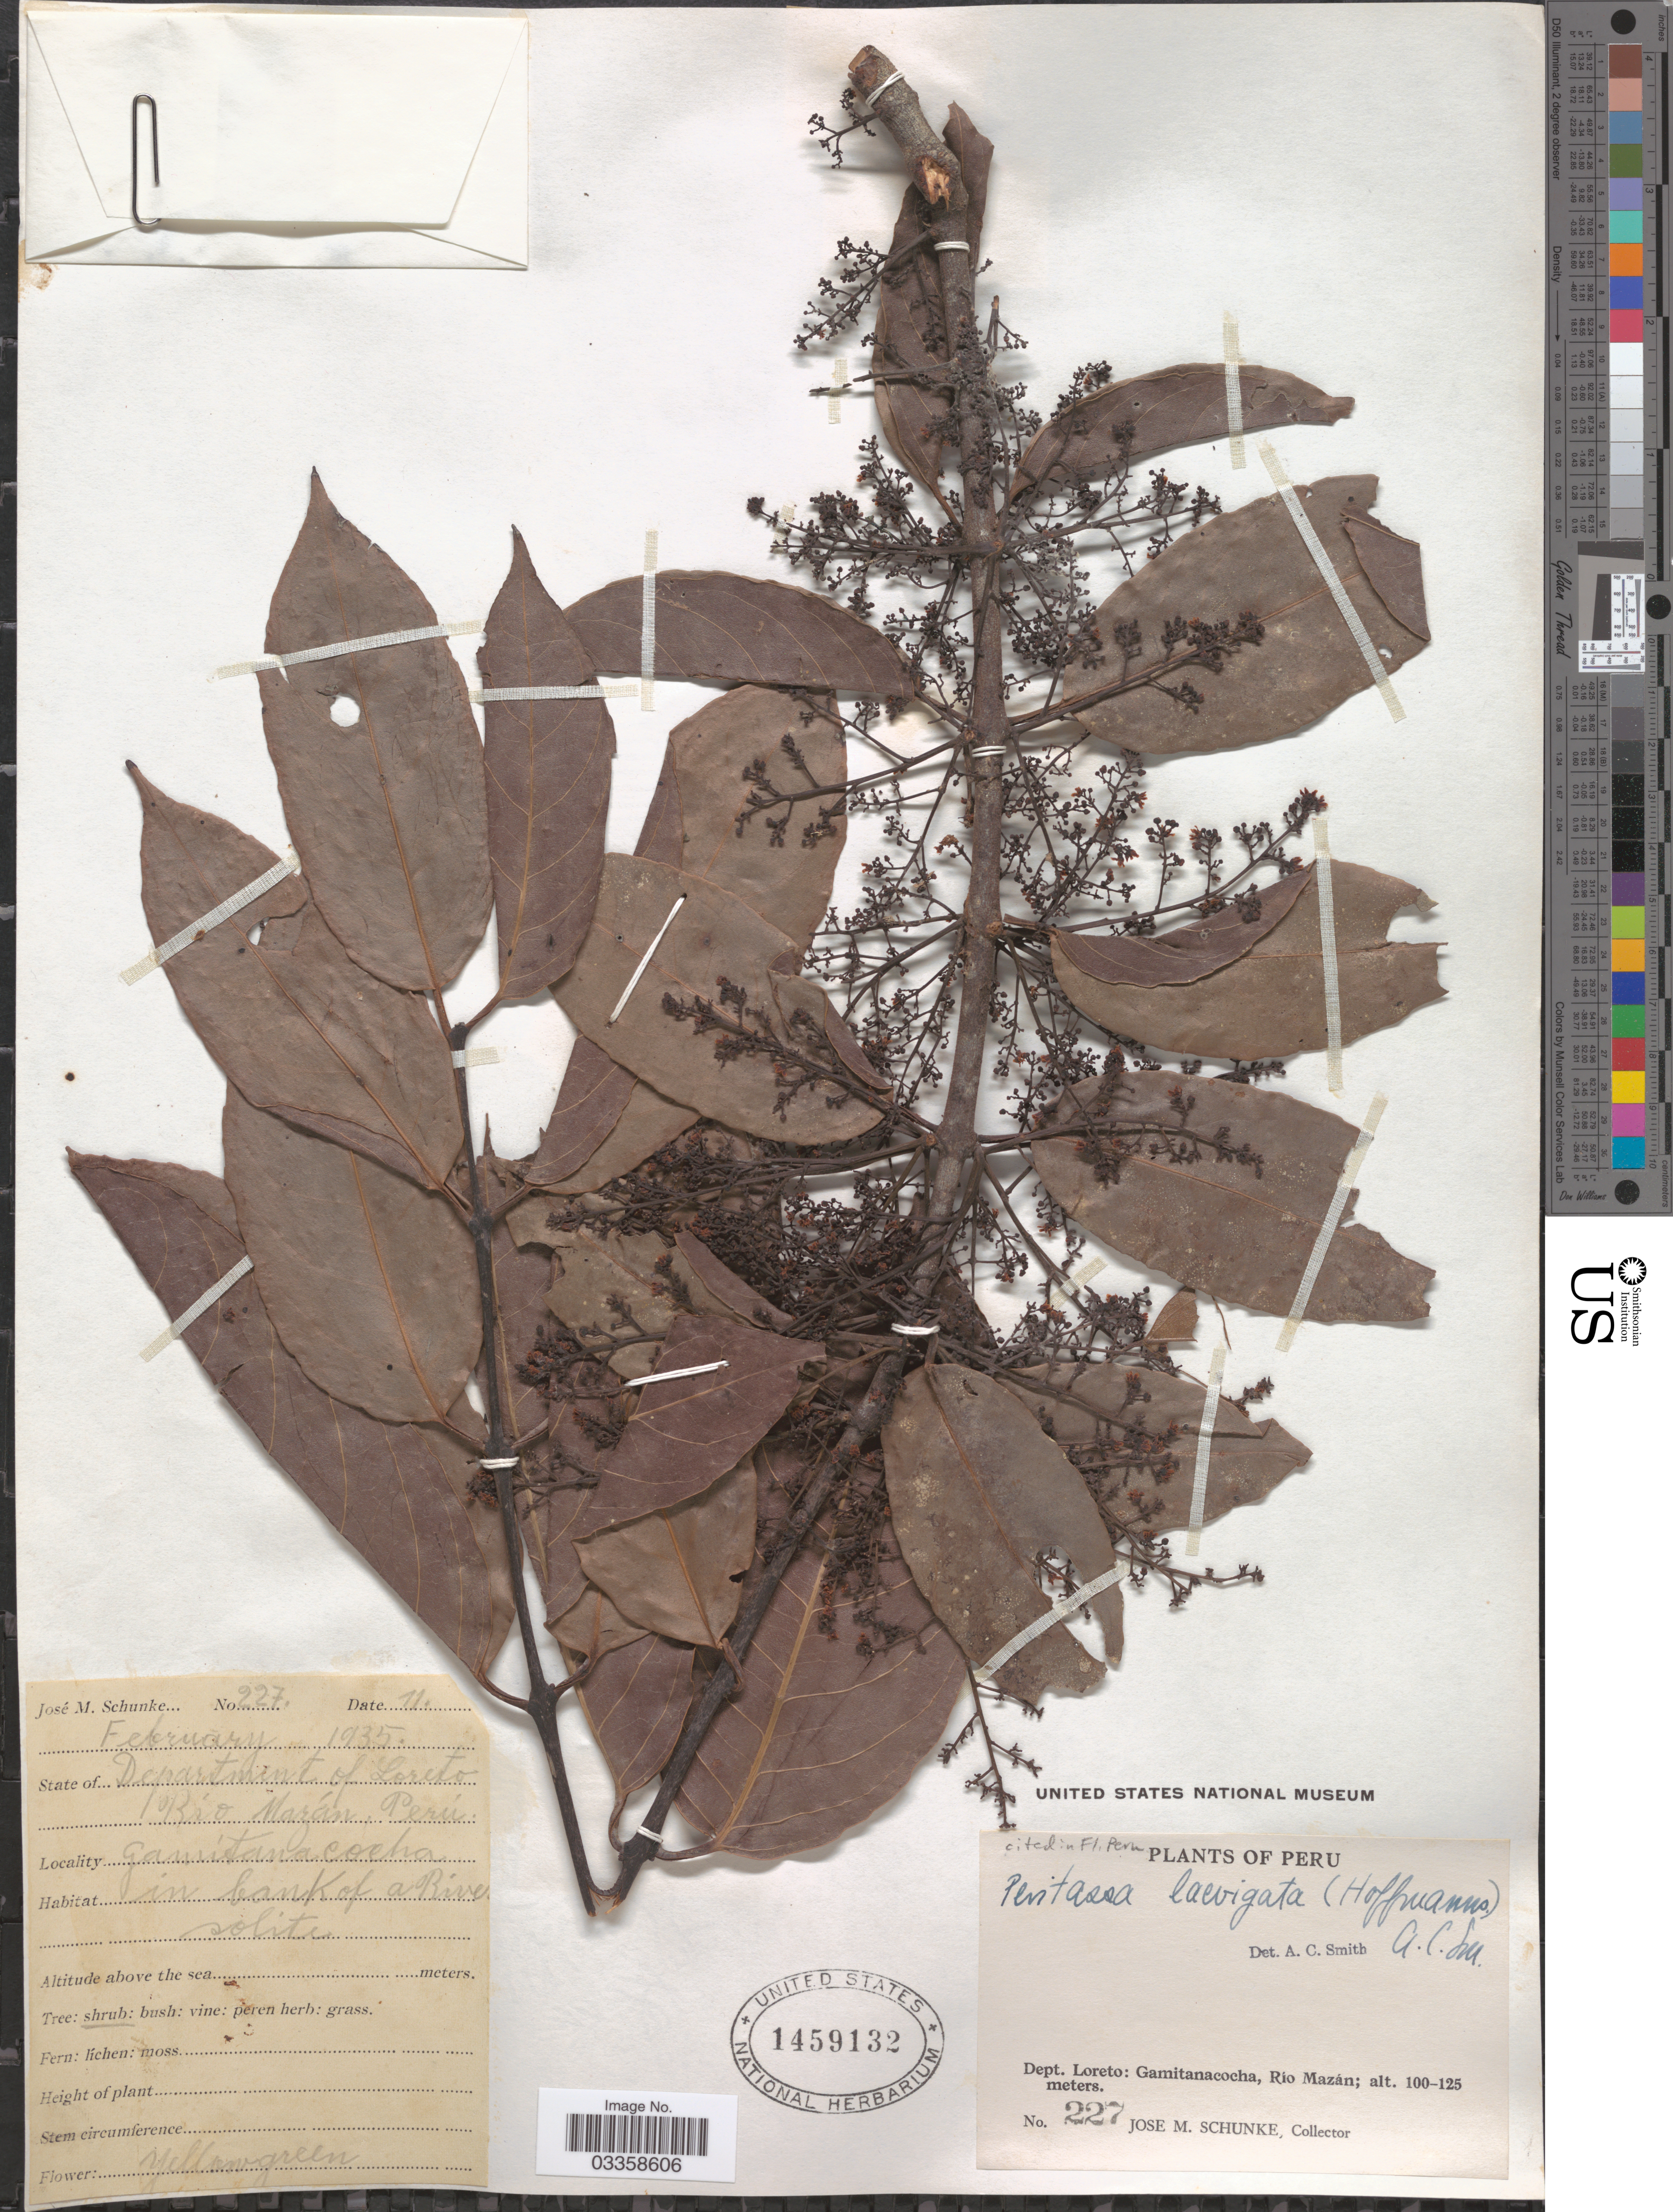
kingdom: Plantae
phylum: Tracheophyta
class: Magnoliopsida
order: Celastrales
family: Celastraceae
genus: Peritassa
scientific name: Peritassa laevigata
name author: (Hoffmanns. ex Link) A.C. Sm.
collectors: J. M. Schunke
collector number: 227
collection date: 1935-02-11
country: Peru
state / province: Loreto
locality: Department of Loreto. Río Mazán. Gamitanacocha.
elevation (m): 100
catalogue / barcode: US 1459132